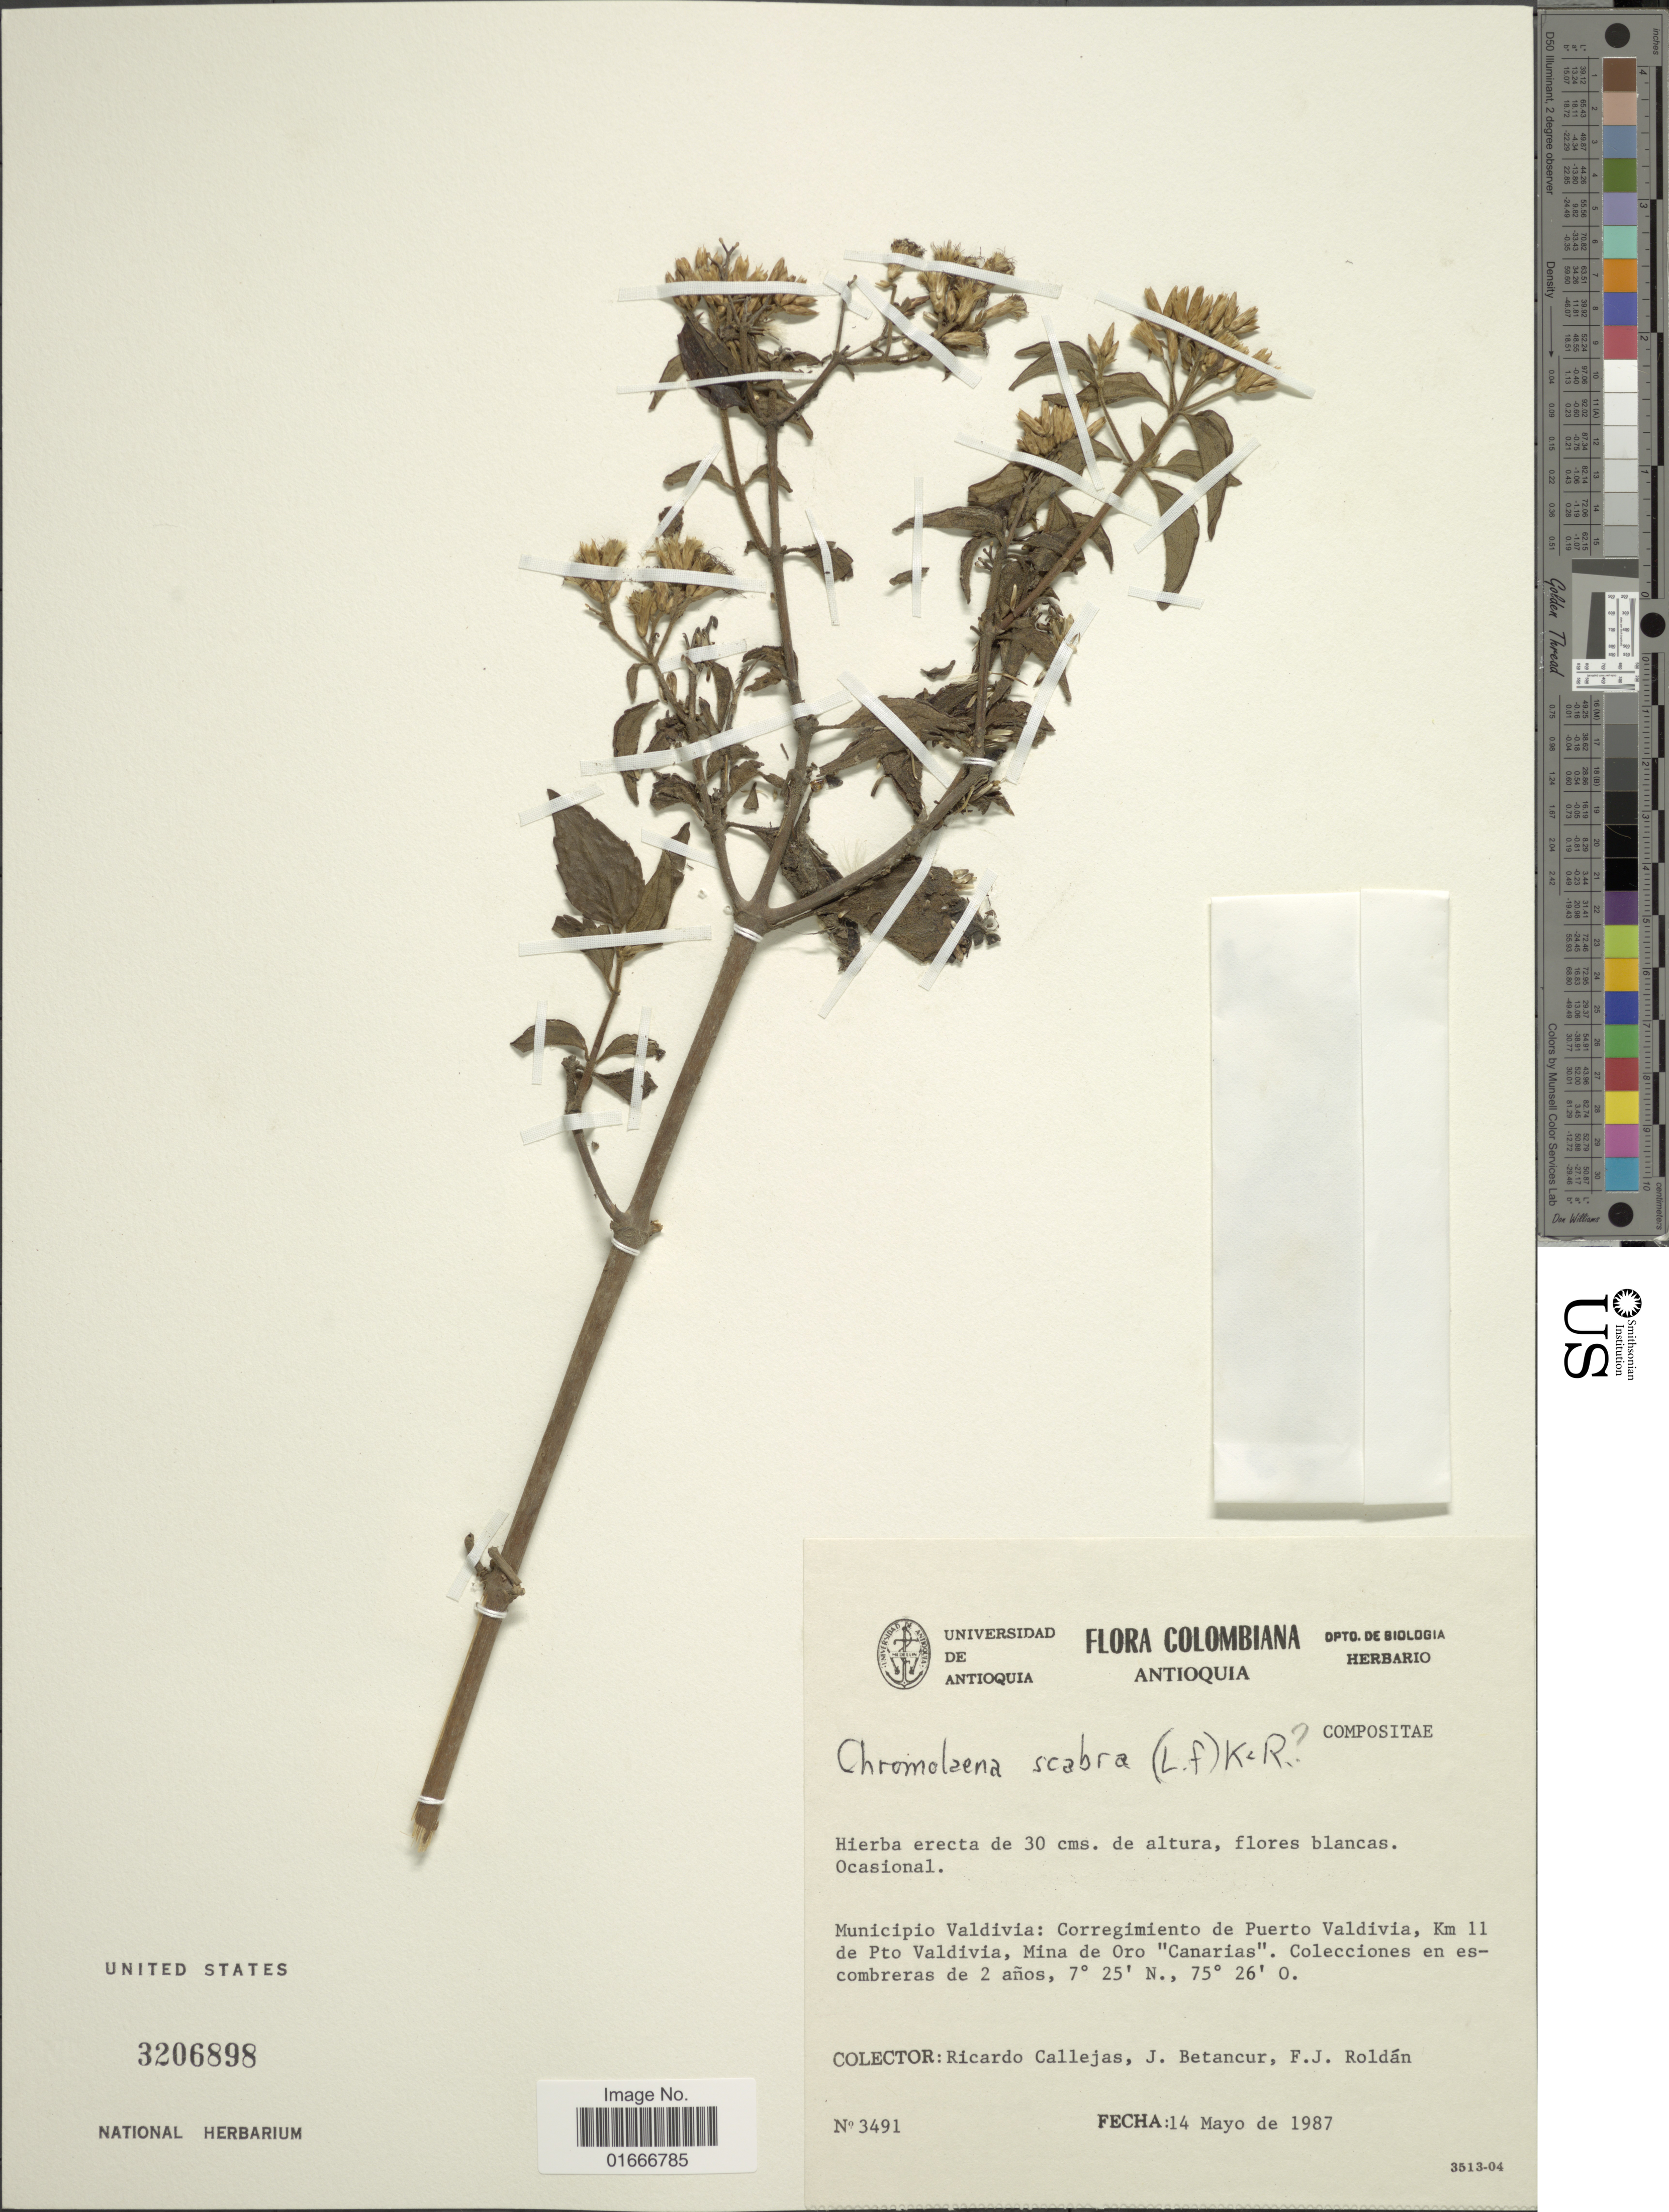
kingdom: Plantae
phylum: Tracheophyta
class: Magnoliopsida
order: Asterales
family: Asteraceae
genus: Chromolaena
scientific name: Chromolaena scabra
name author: (L. f.) R.M. King & H. Rob.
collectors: R. Callejas, J. Betancur & F. J. Roldán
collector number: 3491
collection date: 1987-05-14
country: Colombia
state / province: Antioquia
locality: Colombiana. Antioquia. Municipio Valdivia: Corregimiento de Puerto Valdivia, Km 11 de Pto Valdivia, mina de Oro "Canarias"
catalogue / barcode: US 3206898